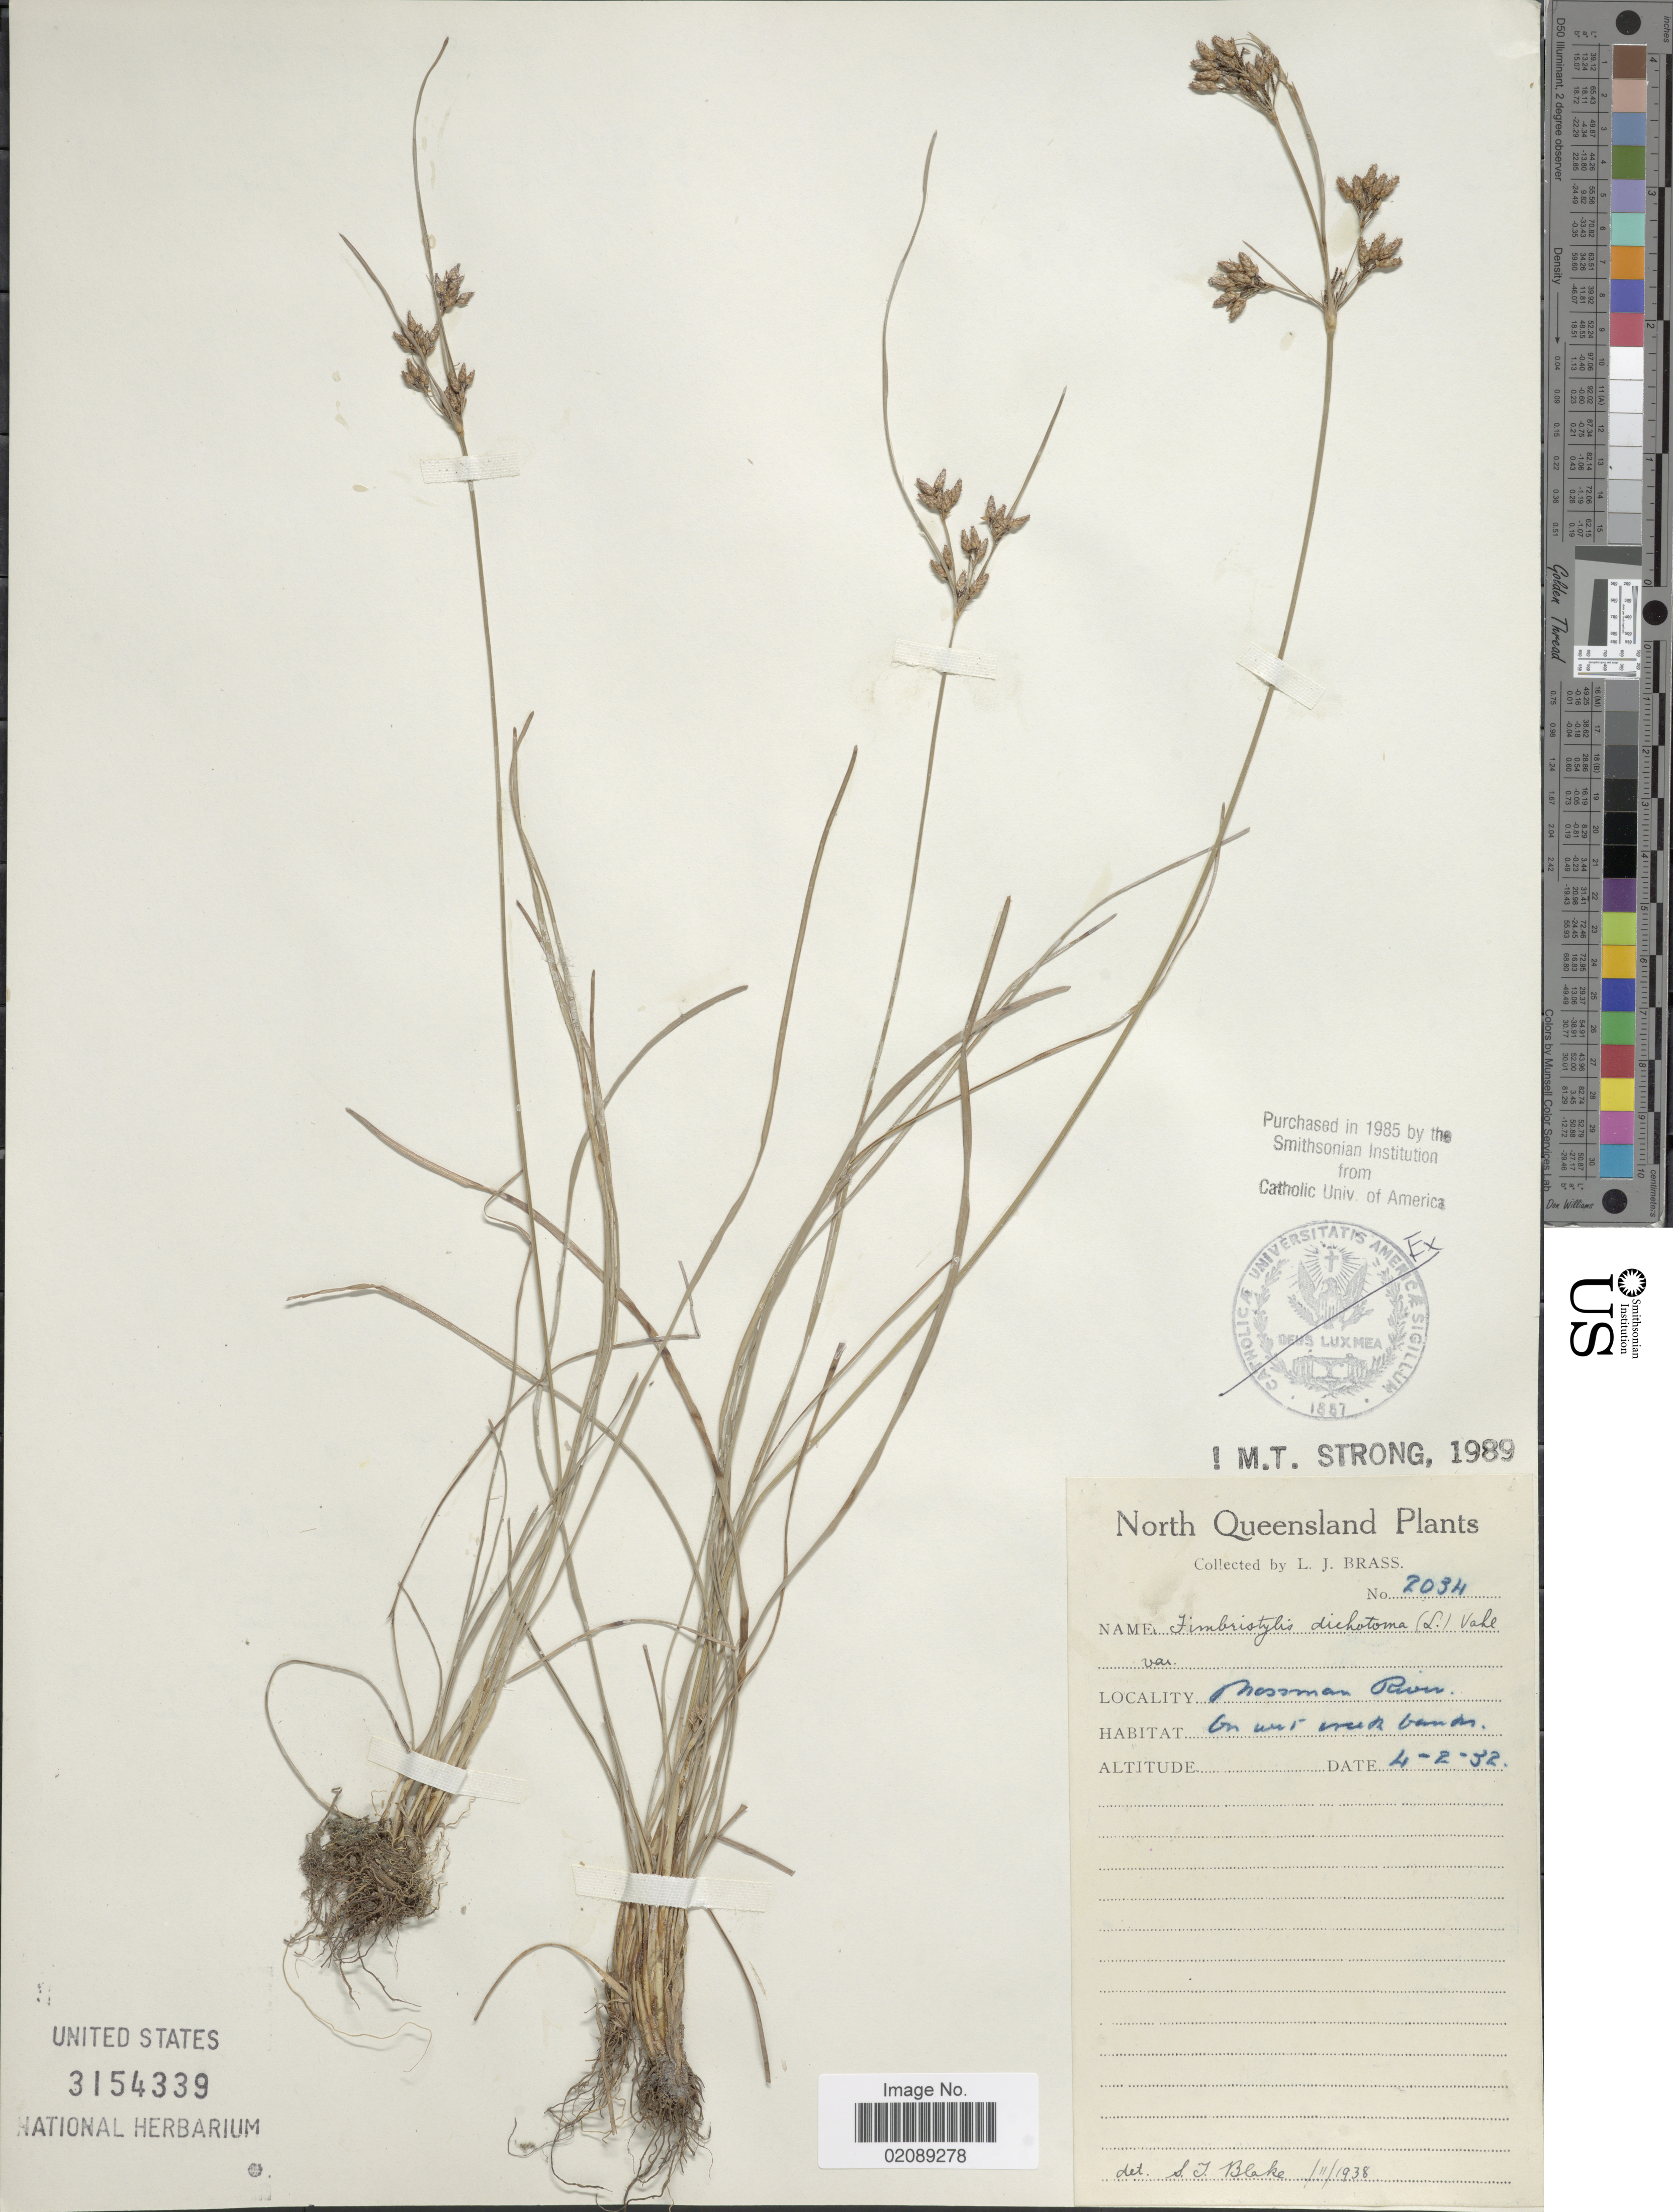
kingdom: Plantae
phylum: Tracheophyta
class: Liliopsida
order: Poales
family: Cyperaceae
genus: Fimbristylis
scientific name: Fimbristylis dichotoma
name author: (L.) Vahl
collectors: L. J. Brass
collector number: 2034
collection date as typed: Transcribed d/m/y: 4/2/32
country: Australia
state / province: Queensland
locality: North Queensland. Mossman River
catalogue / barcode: US 3154339